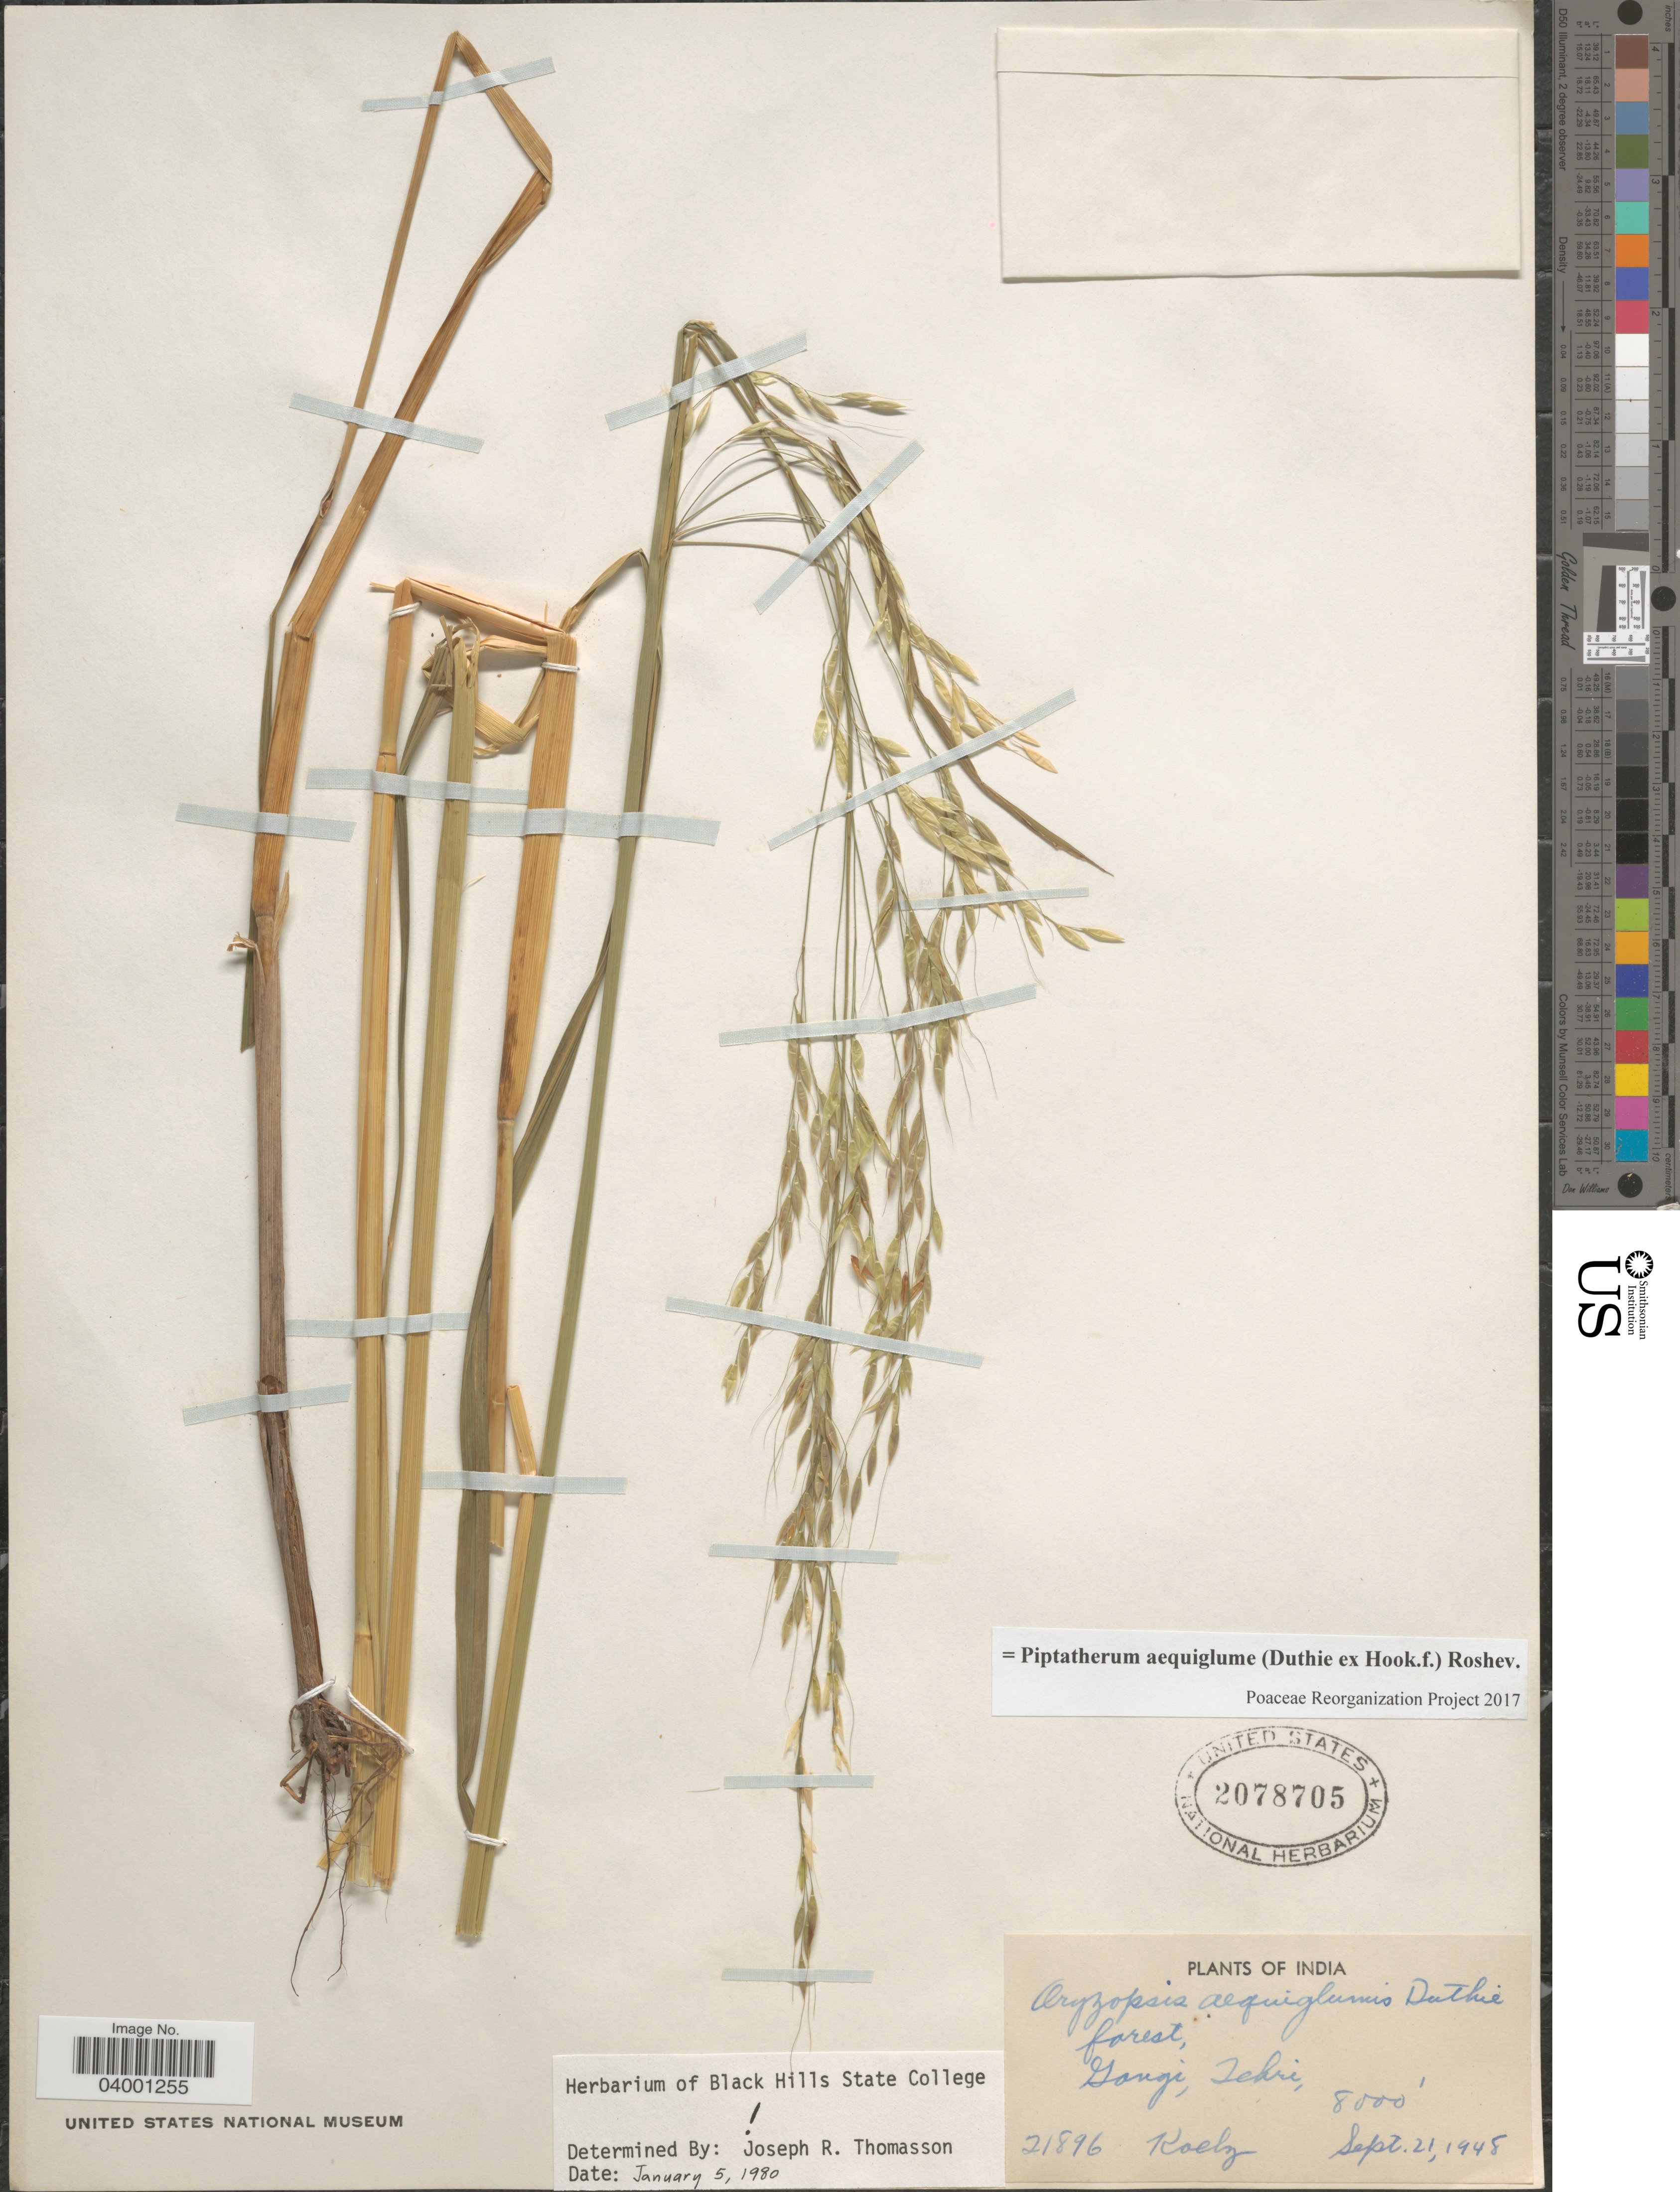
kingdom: Plantae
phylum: Tracheophyta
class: Liliopsida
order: Poales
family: Poaceae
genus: Piptatherum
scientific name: Piptatherum aequiglume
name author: (Duthie ex Hook. f.) Roshev.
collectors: Koelz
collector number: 21896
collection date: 1948-09-21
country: India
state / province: Uttarakhand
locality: Gangi, Tehri.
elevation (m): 2438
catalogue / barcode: US 2078705